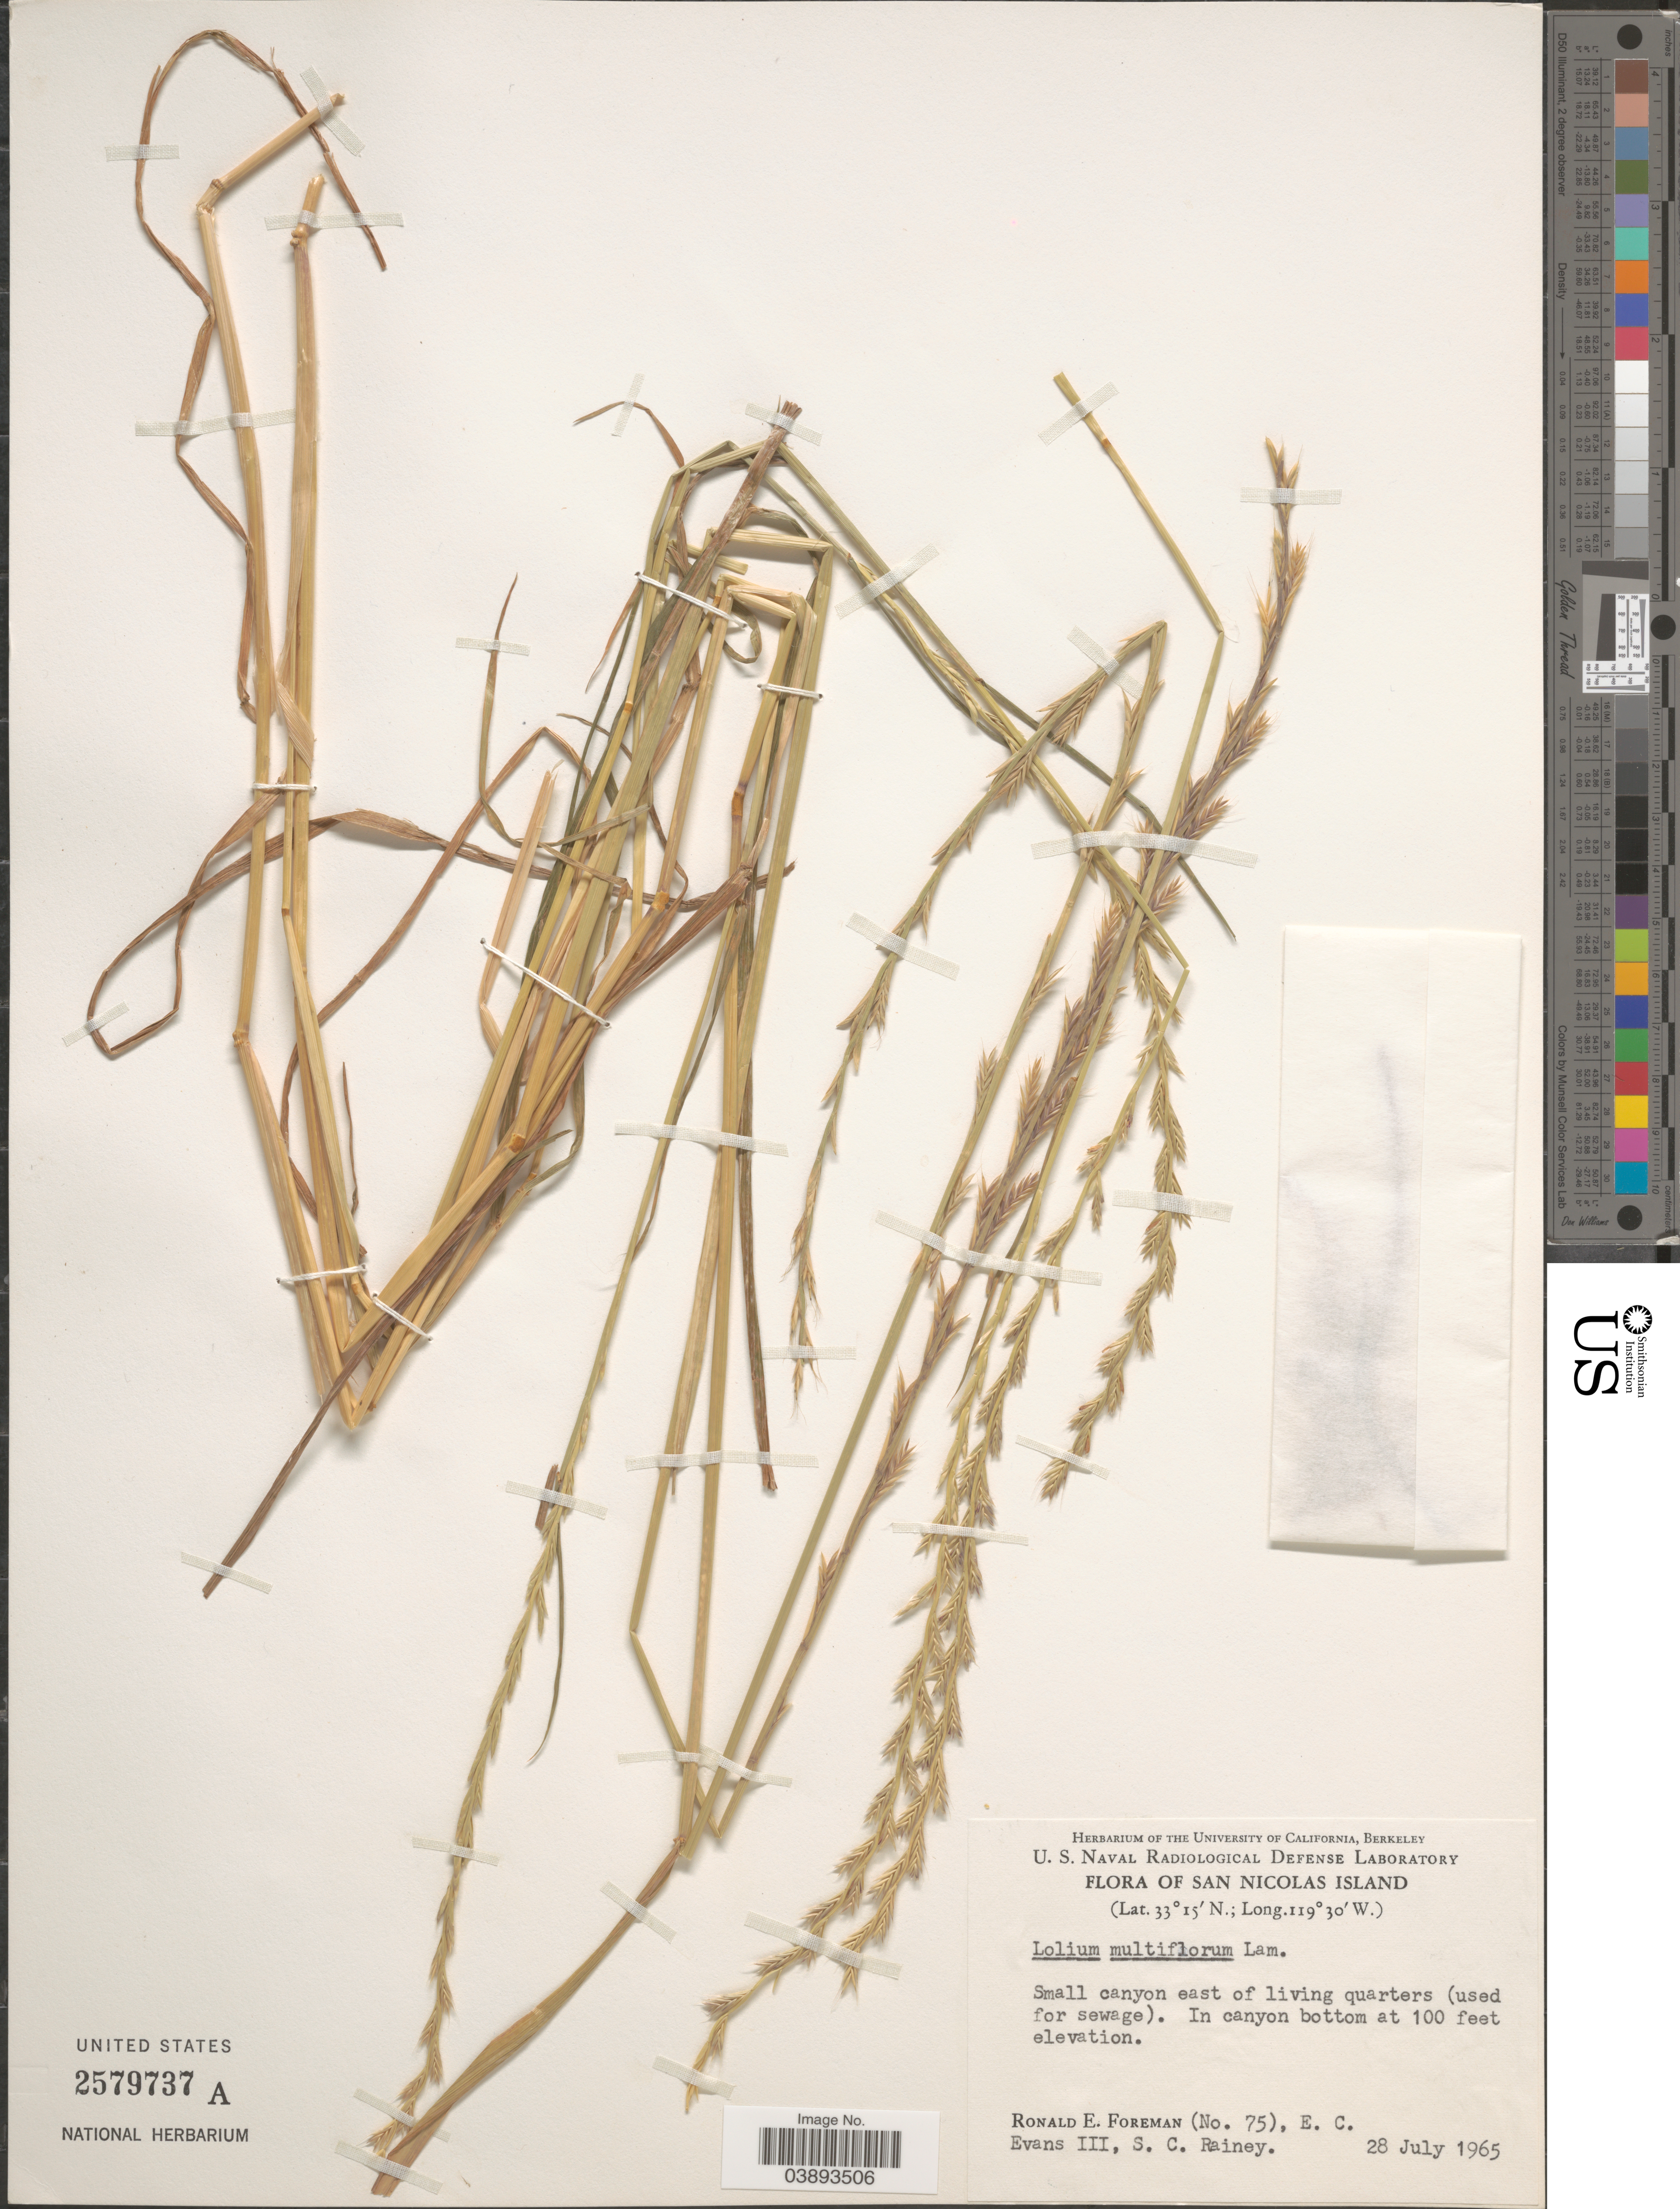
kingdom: Plantae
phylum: Tracheophyta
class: Liliopsida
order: Poales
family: Poaceae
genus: Lolium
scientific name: Lolium multiflorum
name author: Lam.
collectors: R. Foreman, E. C. Evans & S. C. Rainey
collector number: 75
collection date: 1965-07-28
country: United States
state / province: California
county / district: Ventura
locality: San Nicolas Island. Small canyon east of living quarters (used for sewage). In canyon bottom.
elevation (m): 30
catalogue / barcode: US 2579737A